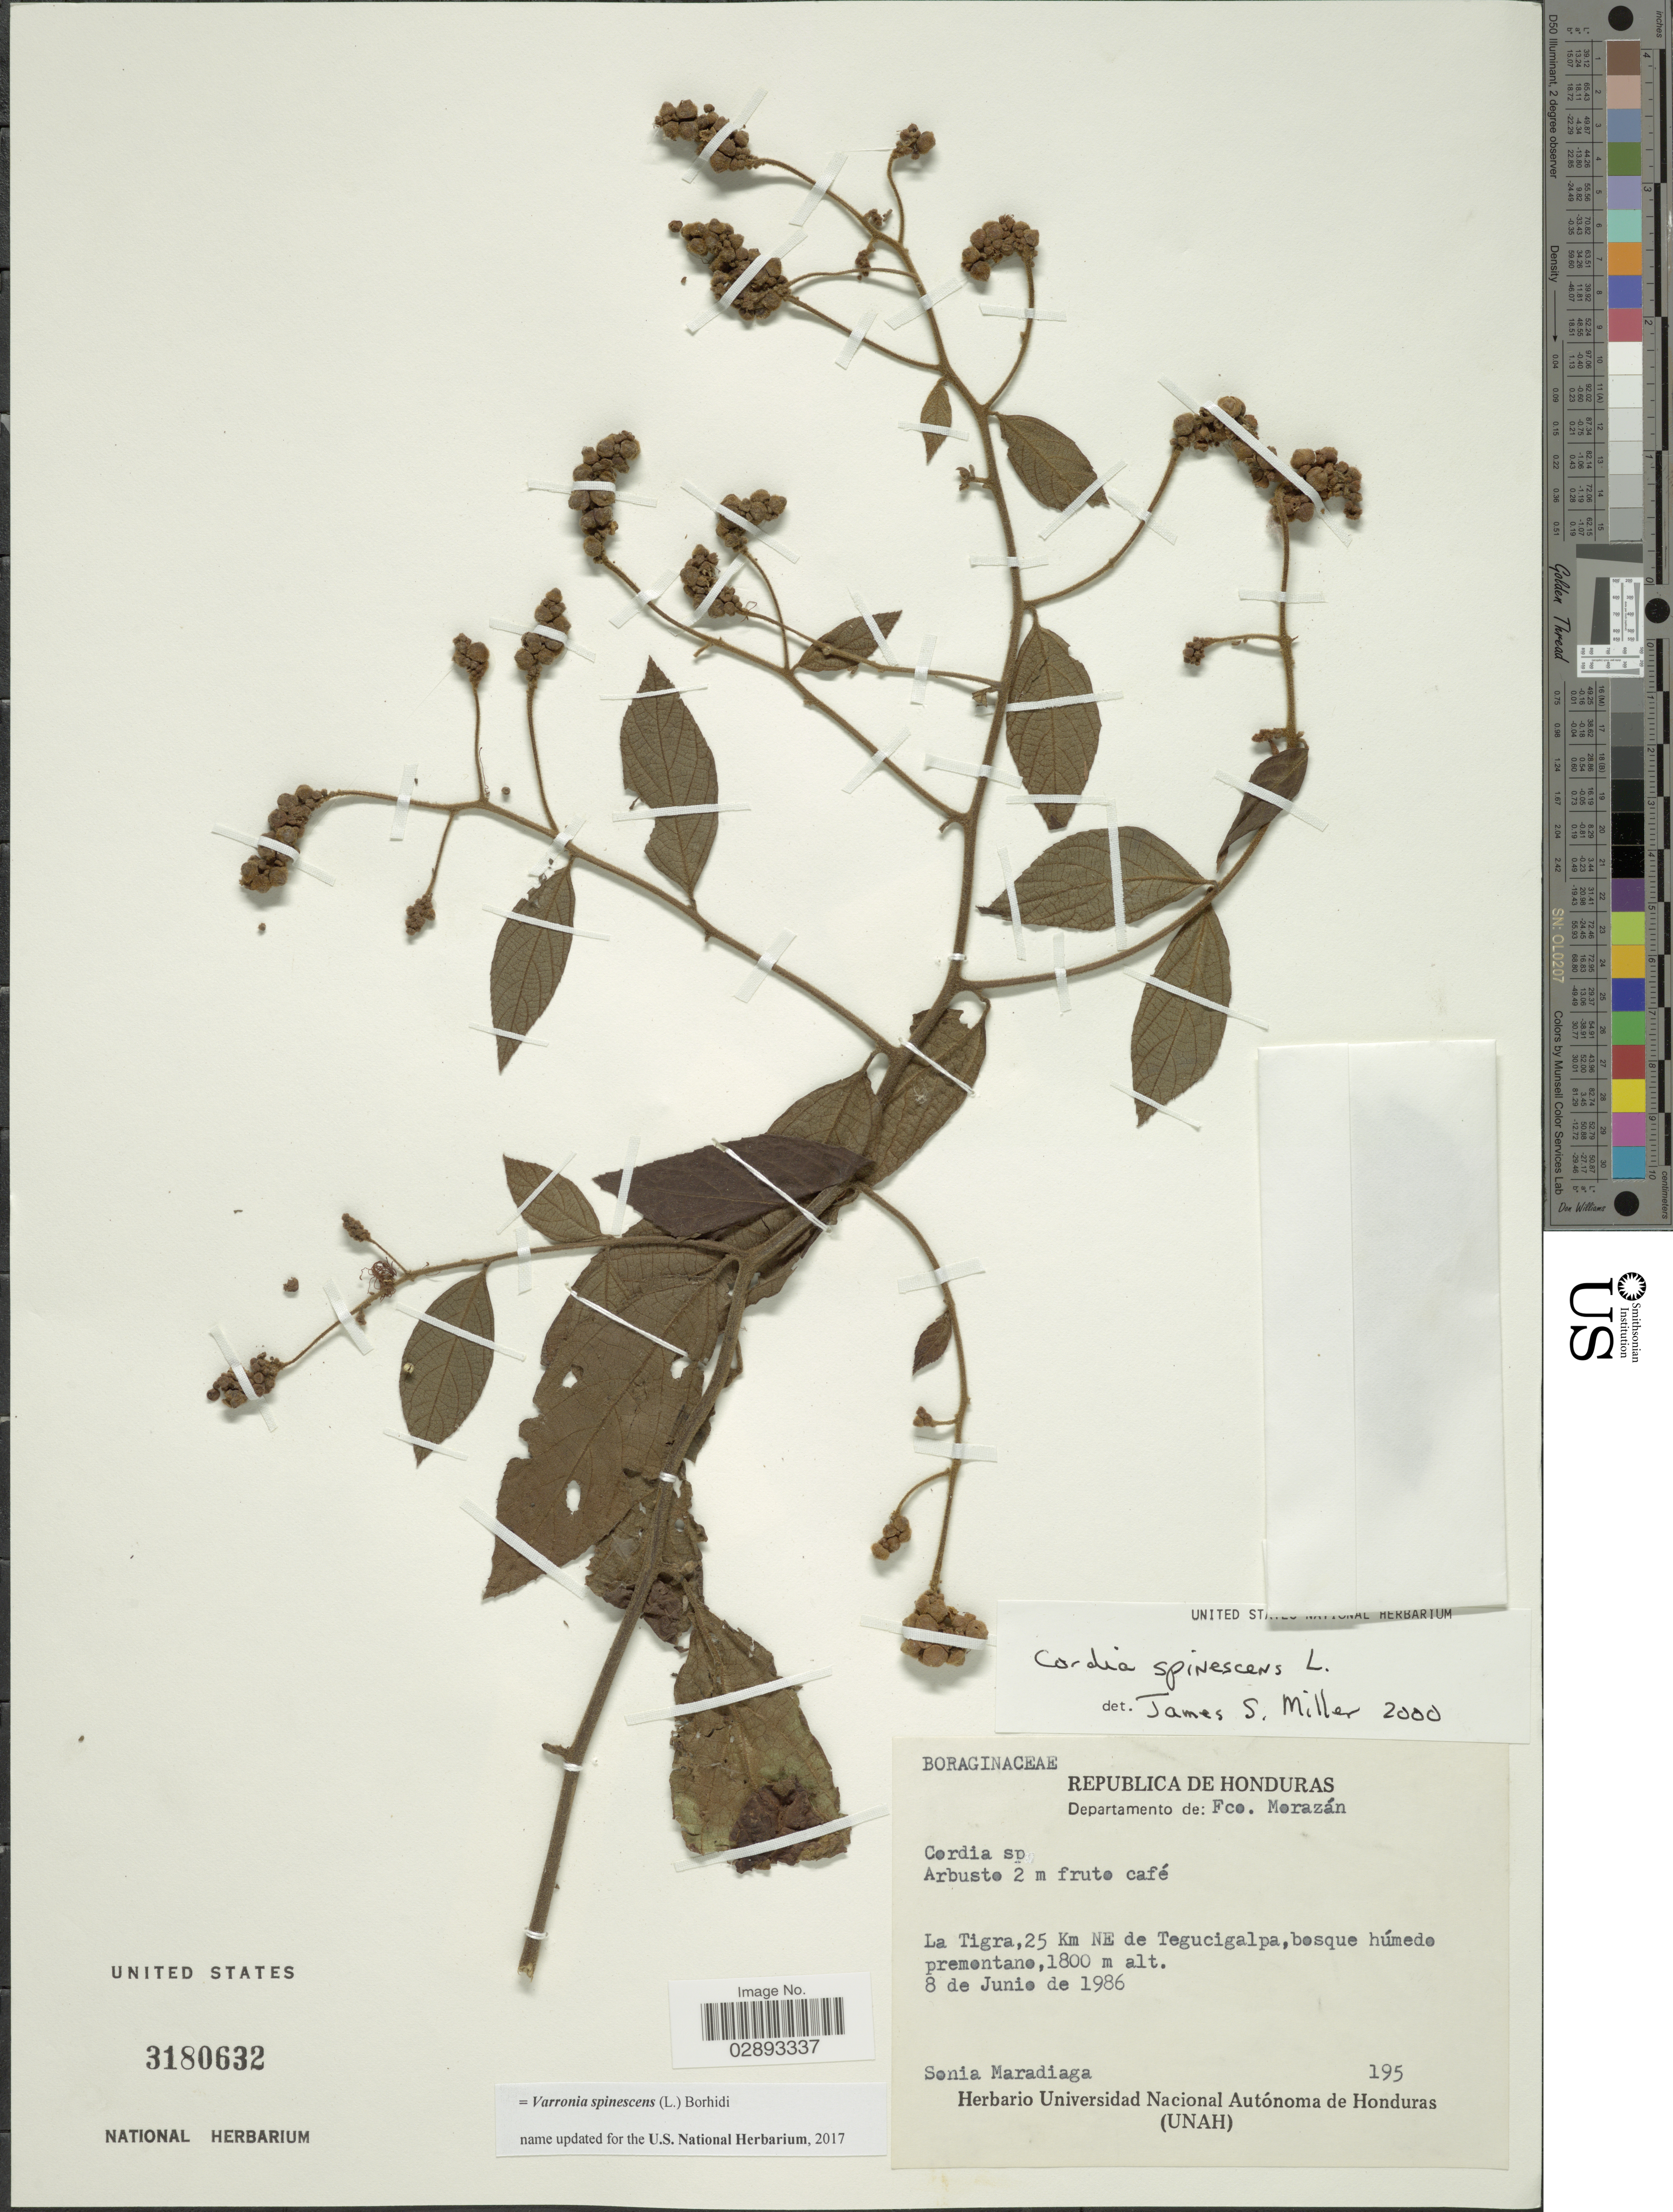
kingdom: Plantae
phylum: Tracheophyta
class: Magnoliopsida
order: Boraginales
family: Cordiaceae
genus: Varronia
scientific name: Varronia spinescens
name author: (L.) Borhidi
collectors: S. Maradiaga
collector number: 195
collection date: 1986-06-08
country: Honduras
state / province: Fco. Morazán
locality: Departamento de: Fco. Morazán, La Tigra, 25 Km NE de Tegucigalpa.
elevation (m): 1800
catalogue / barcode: US 3180632